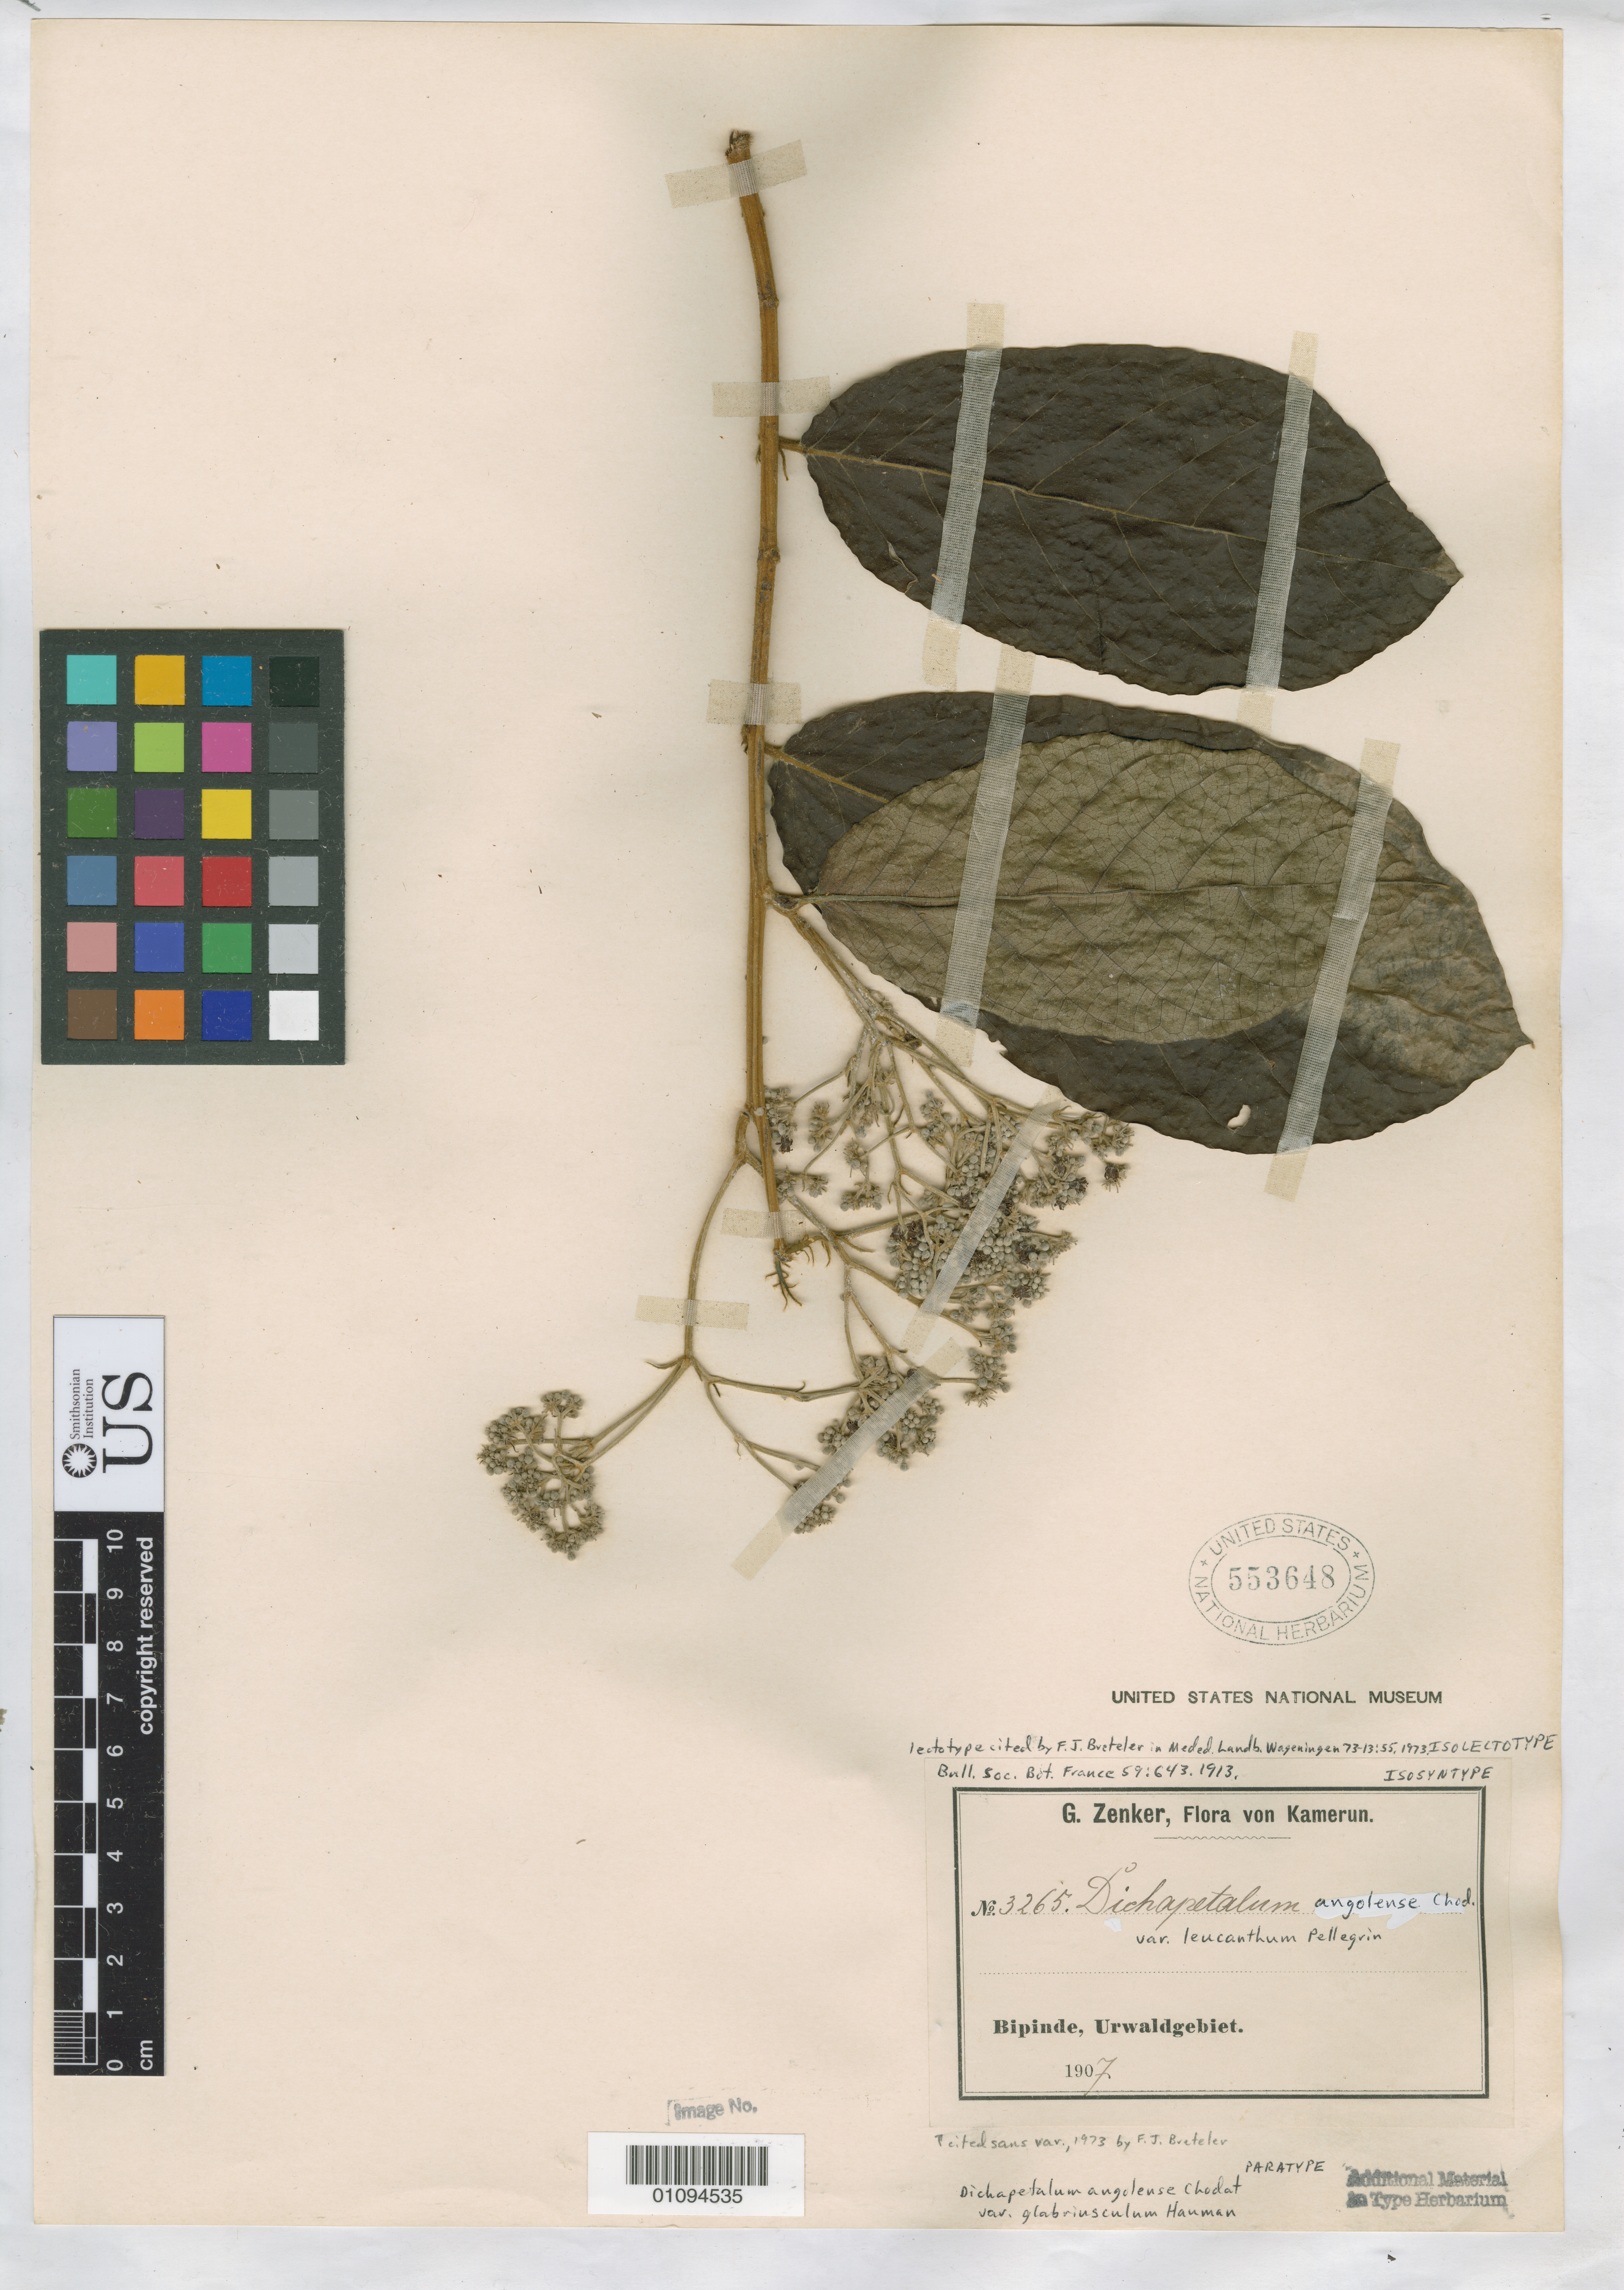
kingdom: Plantae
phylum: Tracheophyta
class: Magnoliopsida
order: Malpighiales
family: Dichapetalaceae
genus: Dichapetalum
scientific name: Dichapetalum angolense var. leucanthum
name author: Pellegr.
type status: Isolectotype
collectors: G. A. Zenker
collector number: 3265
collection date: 1907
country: Cameroon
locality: Bipinde, Urwaldgebiet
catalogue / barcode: US 553648